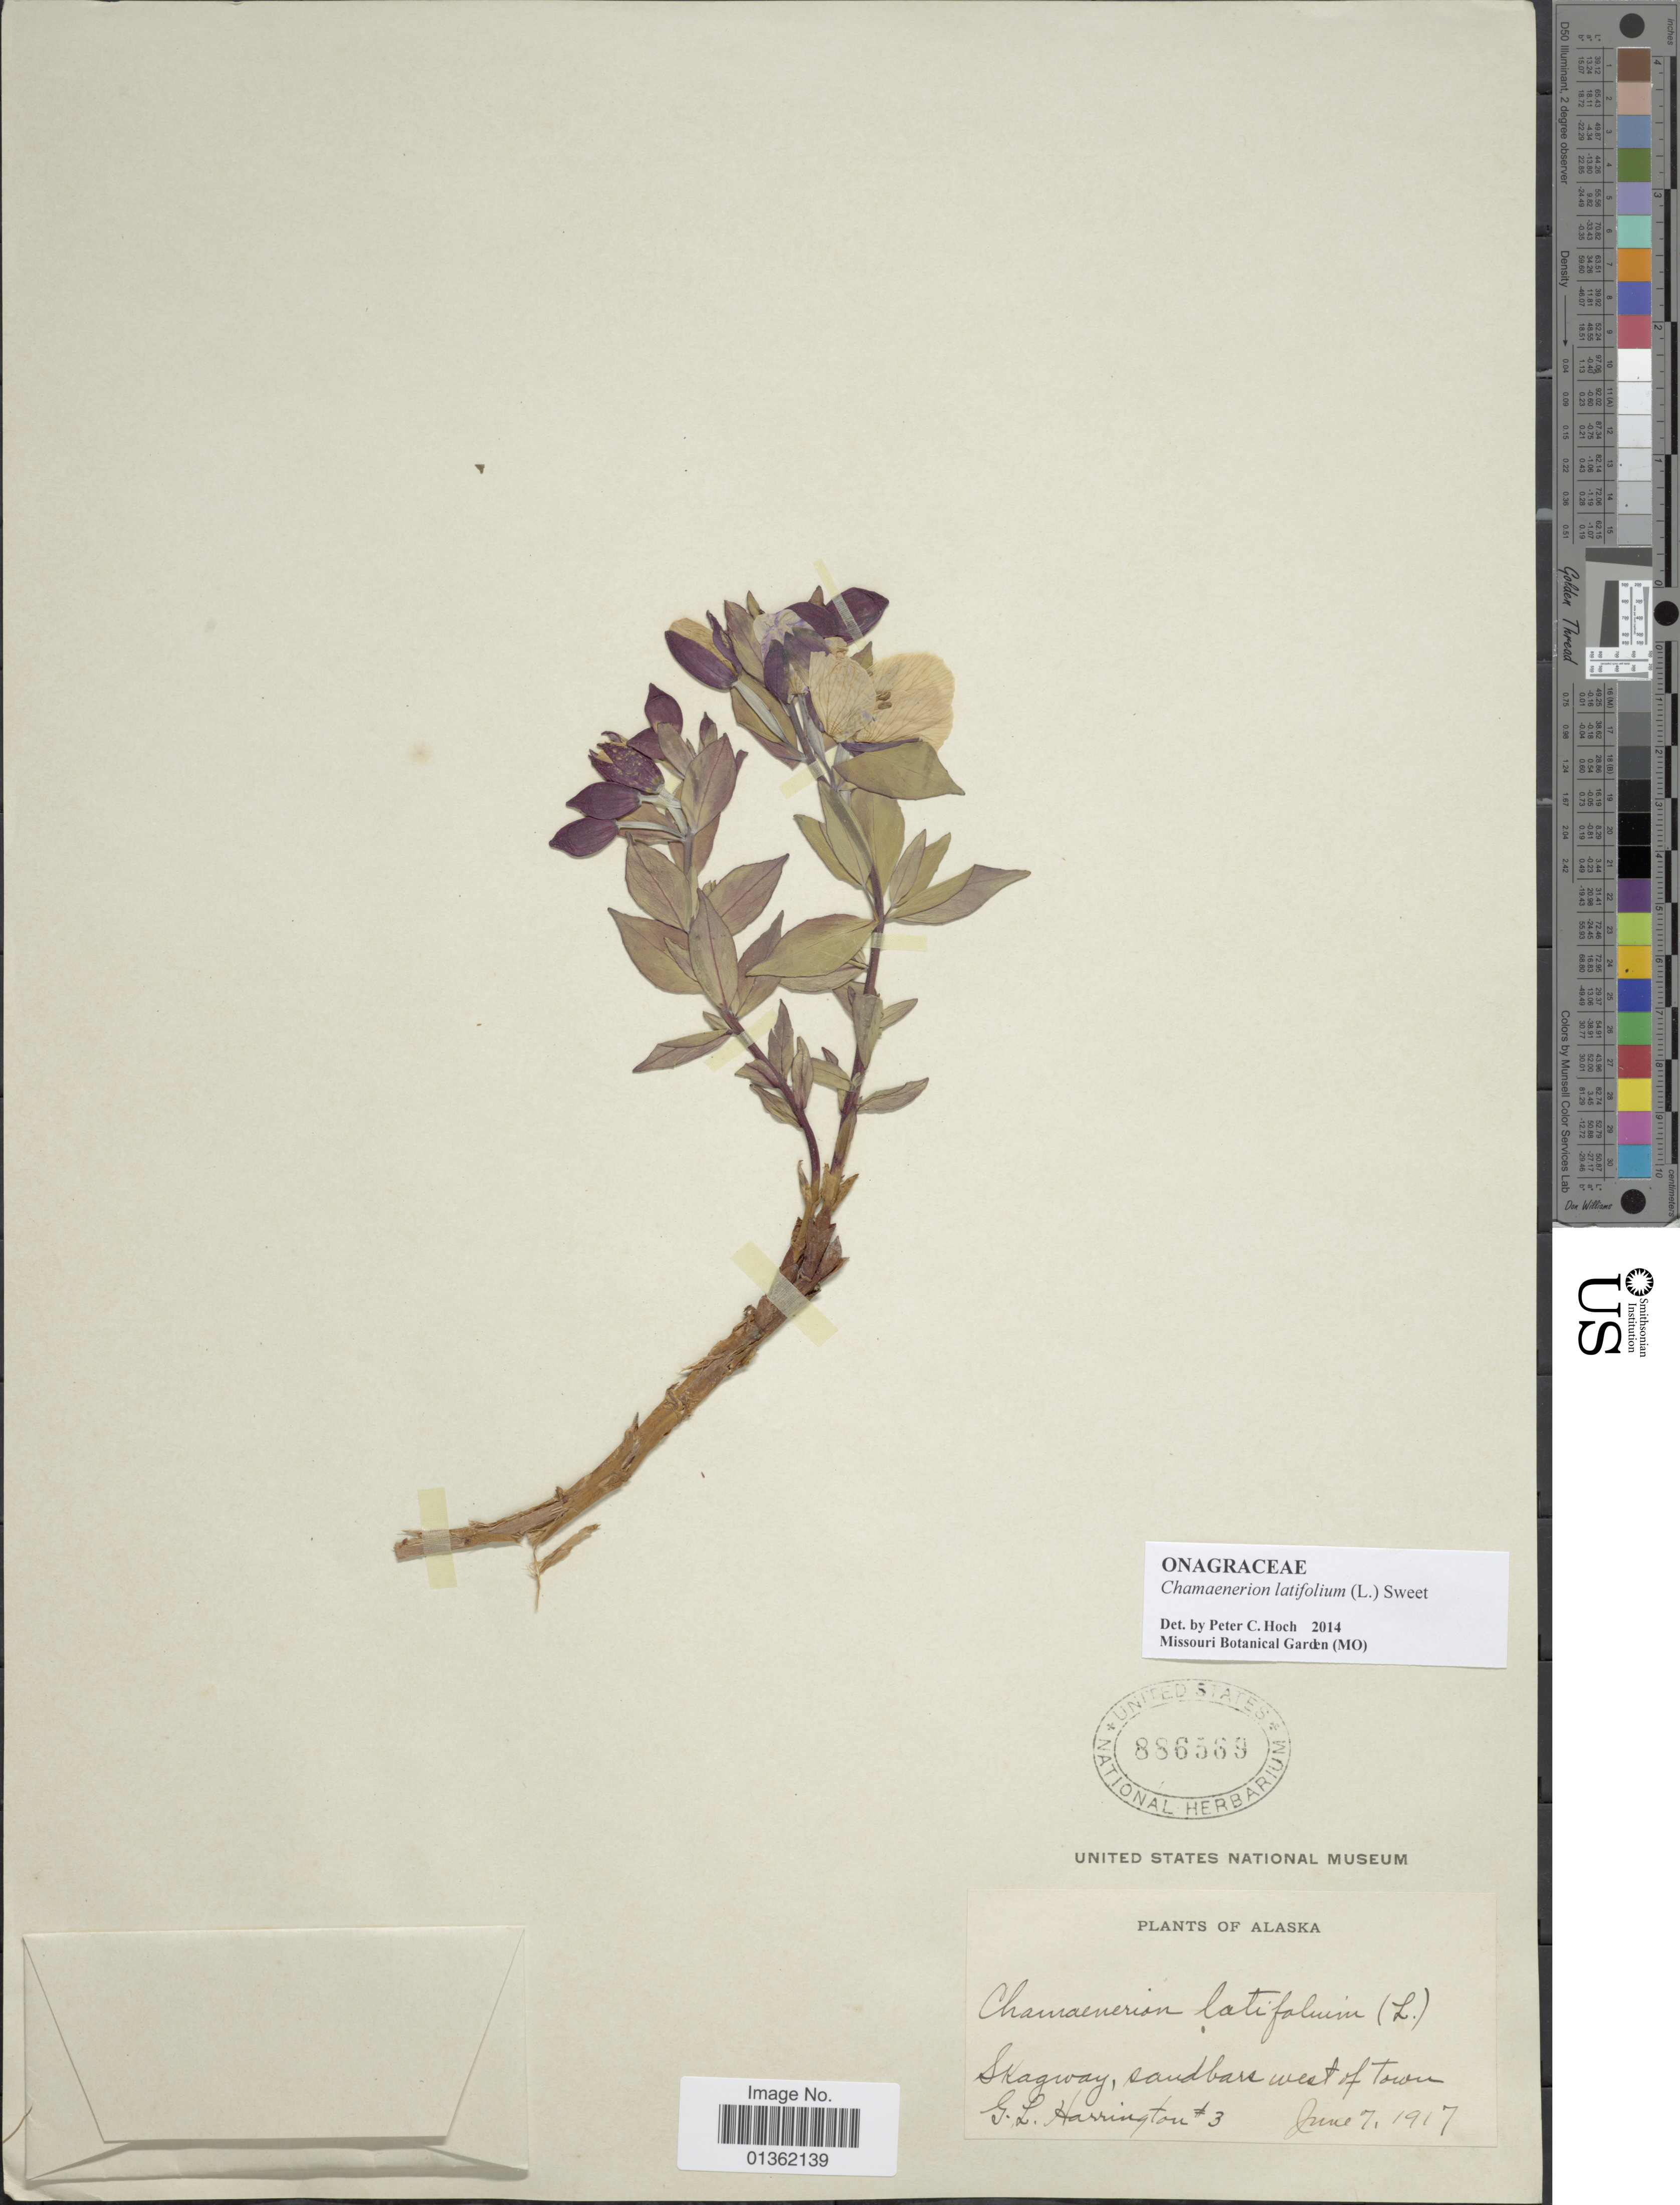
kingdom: Plantae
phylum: Tracheophyta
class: Magnoliopsida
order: Myrtales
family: Onagraceae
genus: Chamaenerion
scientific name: Chamaenerion latifolium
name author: (L.) Th. Fr. & Lange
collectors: G. Harrington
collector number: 3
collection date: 1917-06-07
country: United States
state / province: Alaska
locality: Skagway, sandbars west of town.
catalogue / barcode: US 886589